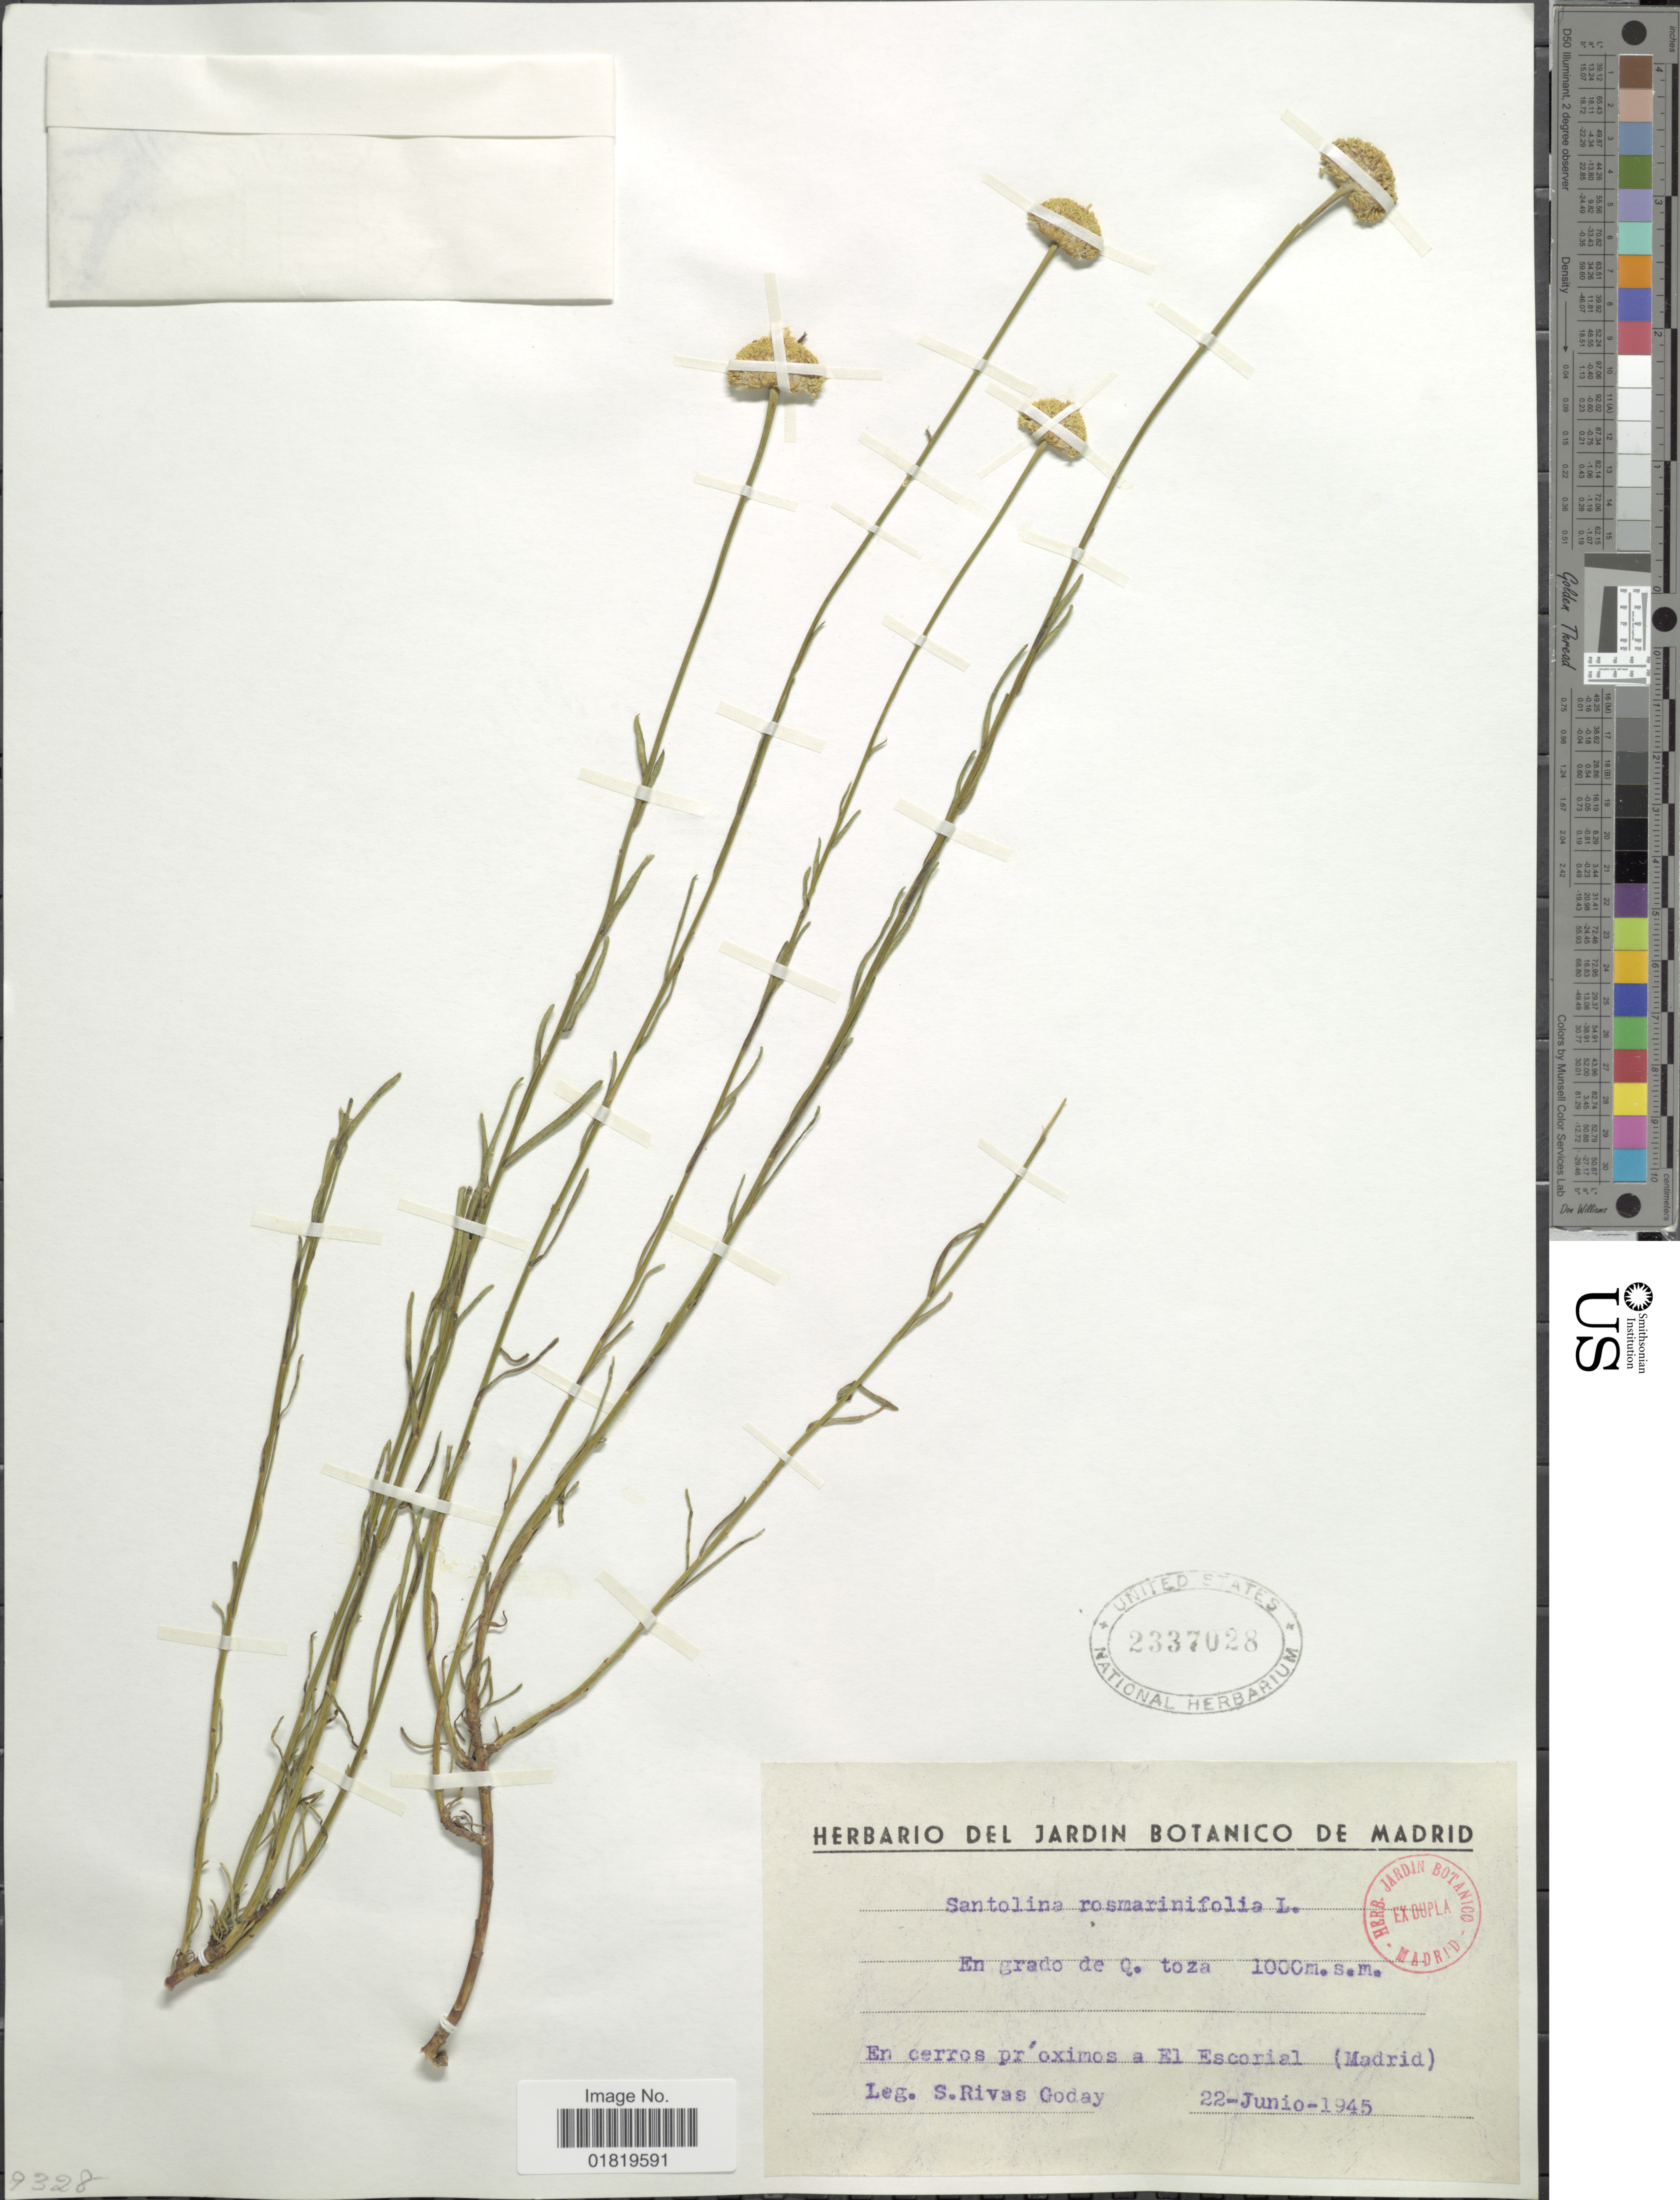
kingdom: Plantae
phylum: Tracheophyta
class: Magnoliopsida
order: Asterales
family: Asteraceae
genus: Santolina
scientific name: Santolina rosmarinifolia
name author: L.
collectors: S. Goday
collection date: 1945-06-22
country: Spain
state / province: Madrid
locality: En Grado de Q. Toza, En cerros proximos a El Escorial (Madrid)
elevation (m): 1000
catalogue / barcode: US 2337028